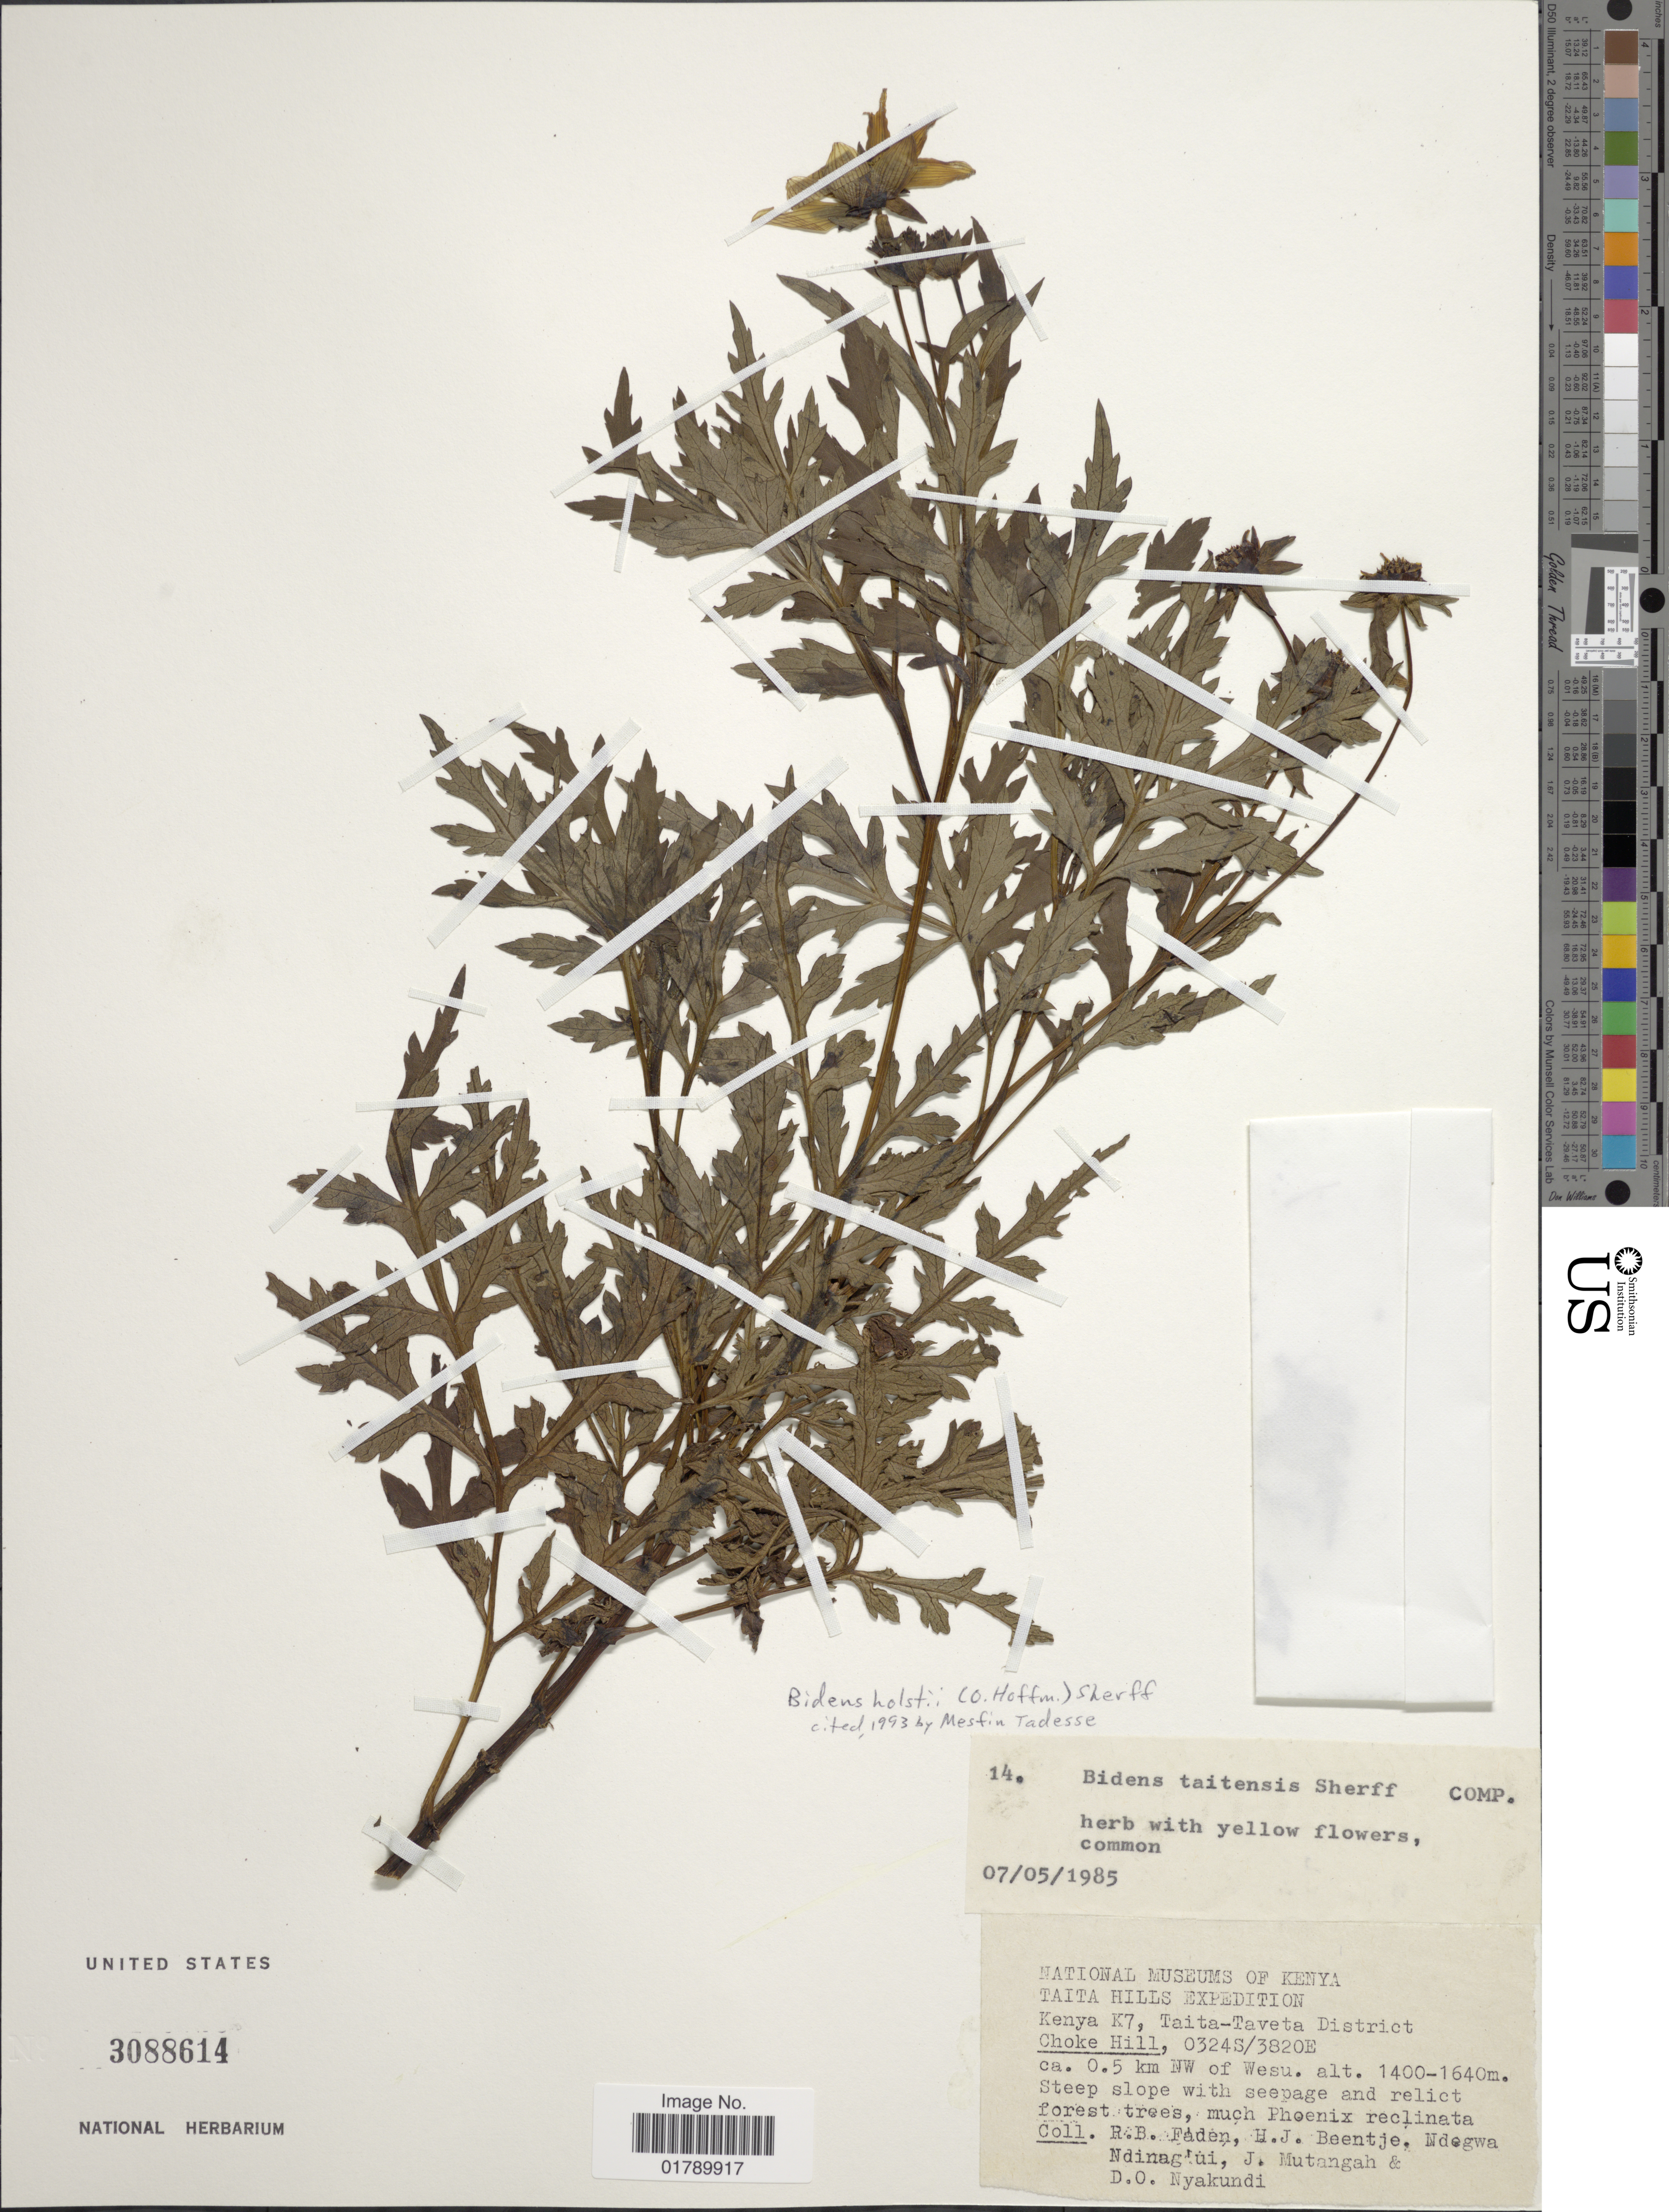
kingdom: Plantae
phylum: Tracheophyta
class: Magnoliopsida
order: Asterales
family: Asteraceae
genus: Bidens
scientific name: Bidens holstii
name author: (O. Hoffm.) Sherff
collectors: R. B. Faden, H. J. Beentje, N. Ndinag'ui, J. Mutangah & D. Nyakundi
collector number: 14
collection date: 1985-05-07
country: Kenya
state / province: Taita Taveta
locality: Kenya K7, Taita-Taveta District Choke hill. ca. 0.5 km NW of Wesu.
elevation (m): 1400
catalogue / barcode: US 3088614